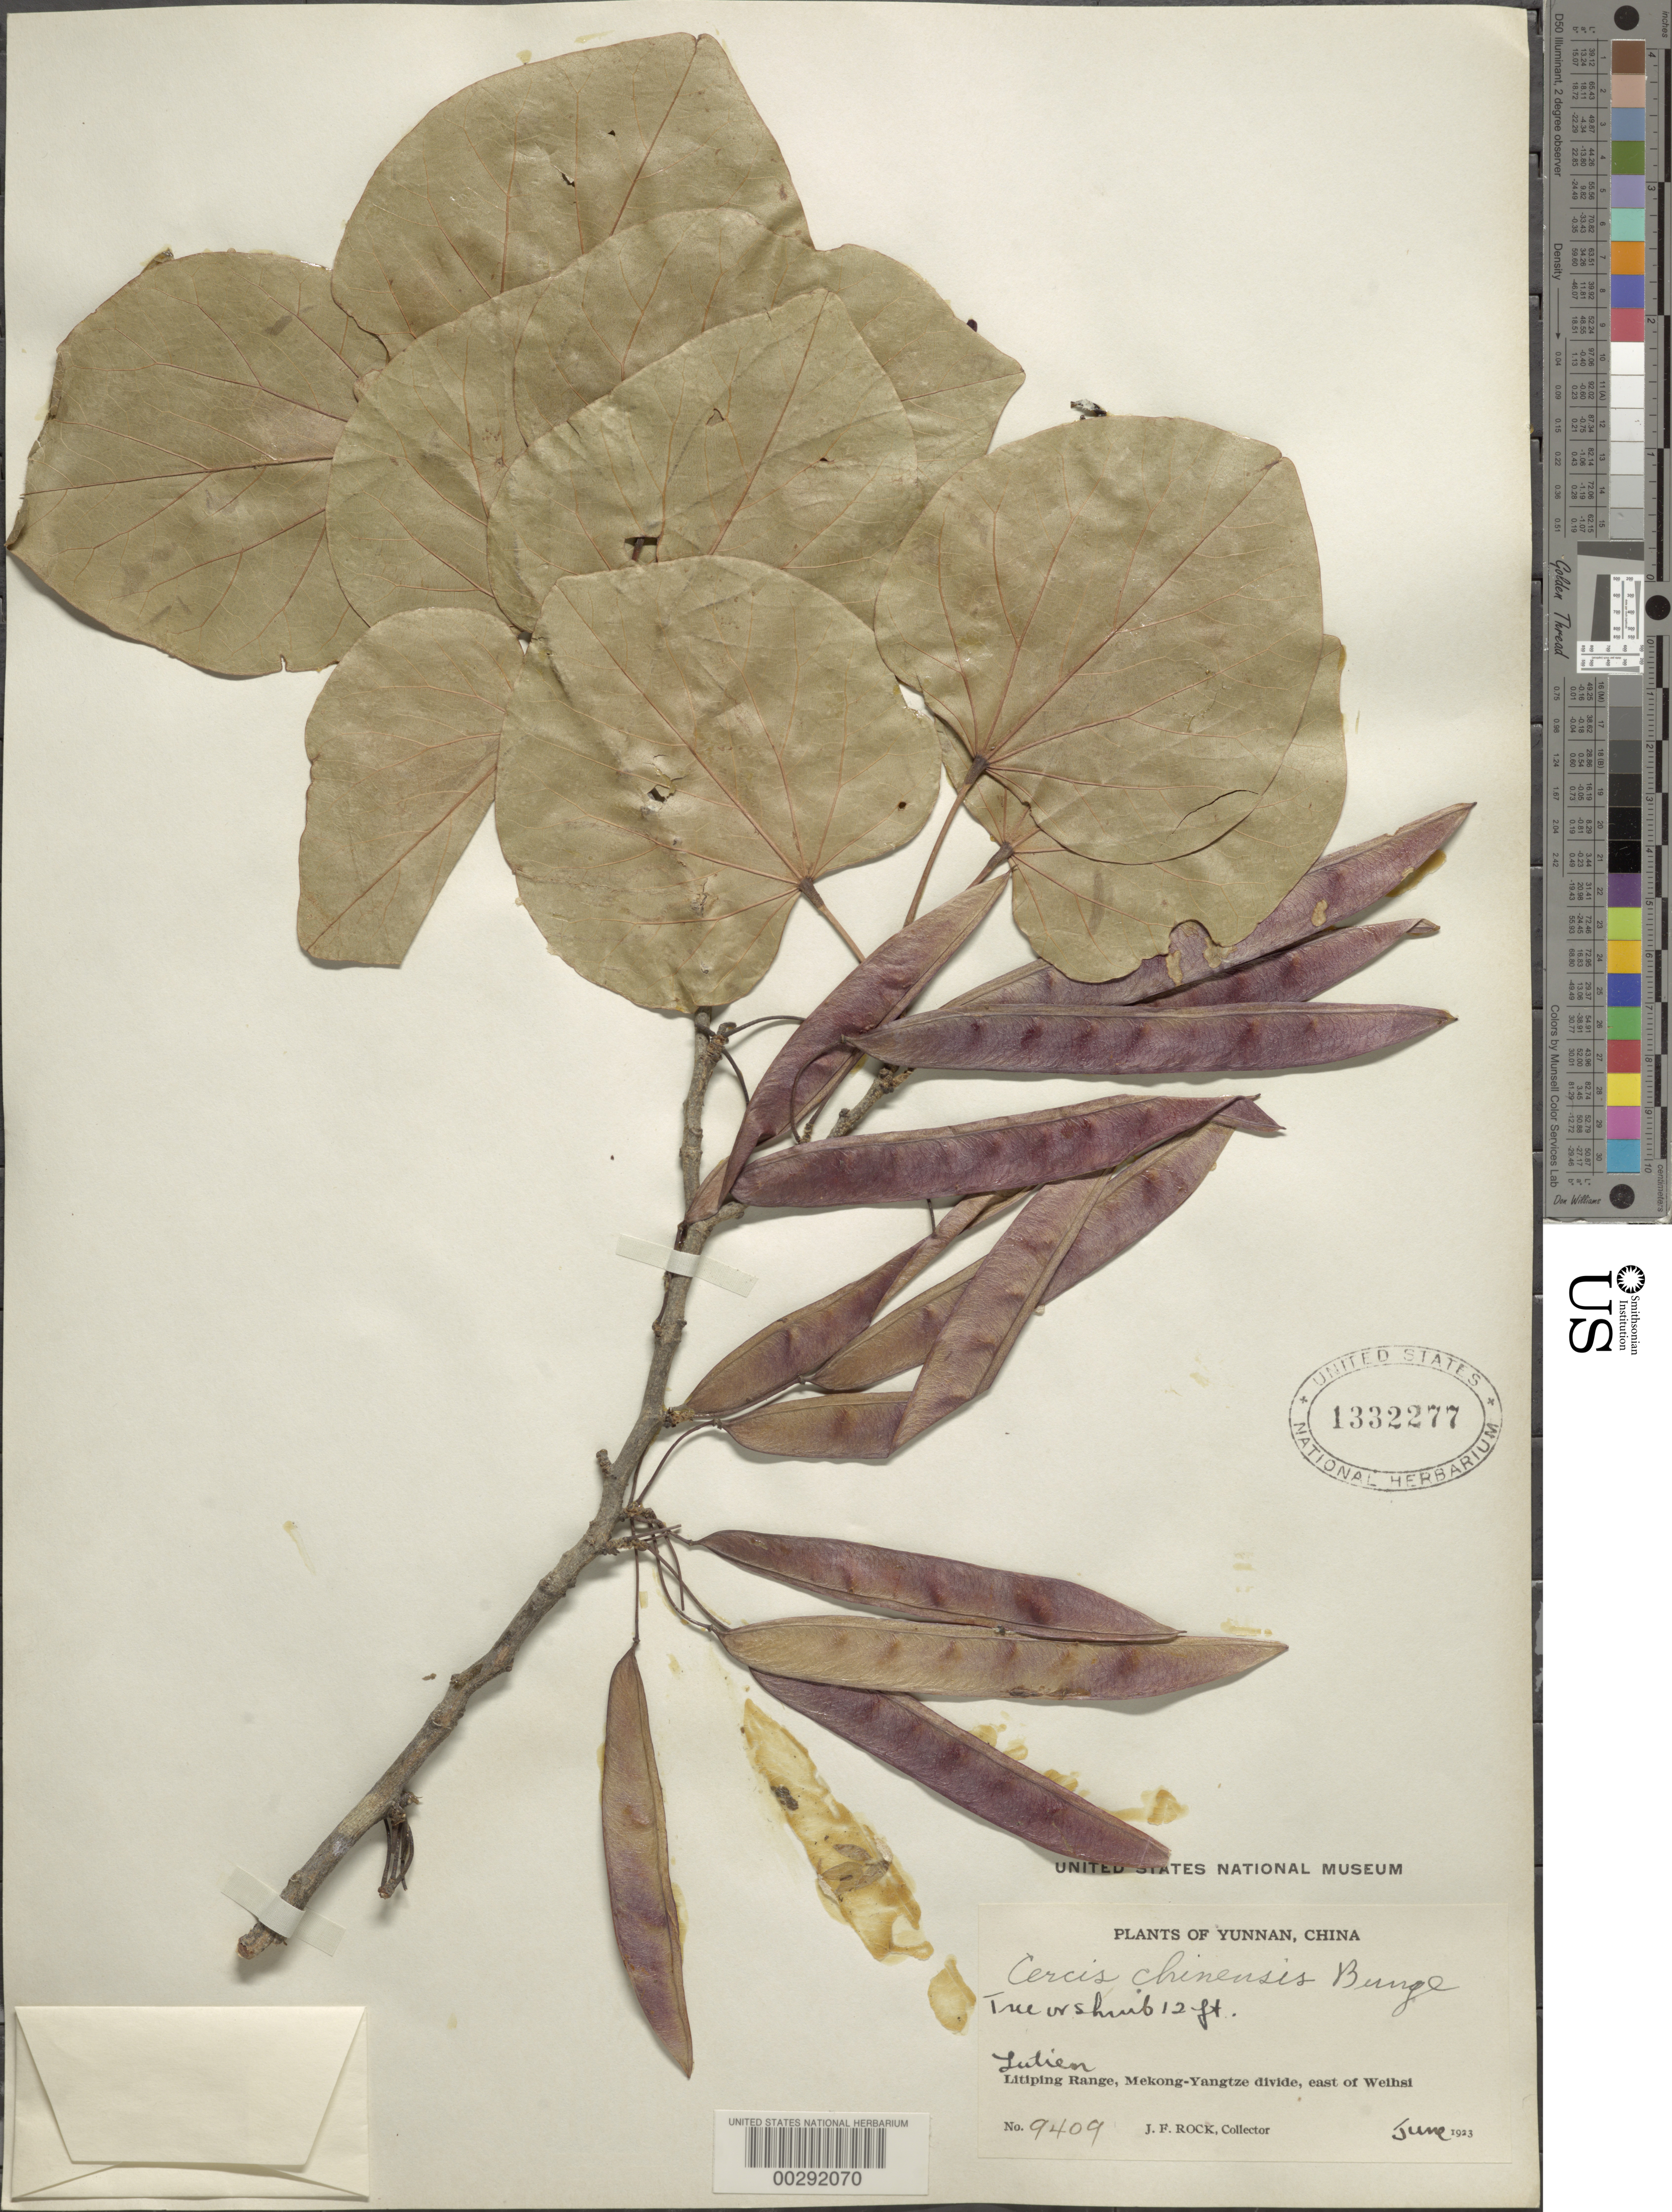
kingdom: Plantae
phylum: Tracheophyta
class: Magnoliopsida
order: Fabales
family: Fabaceae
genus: Cercis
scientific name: Cercis chinensis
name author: Bunge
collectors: J. F. Rock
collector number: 9409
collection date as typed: Jun 1923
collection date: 1923-06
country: China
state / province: Yunnan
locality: Lutien; litiping range, mekong-yangtze divide, e of weihsi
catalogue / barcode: US 1332277